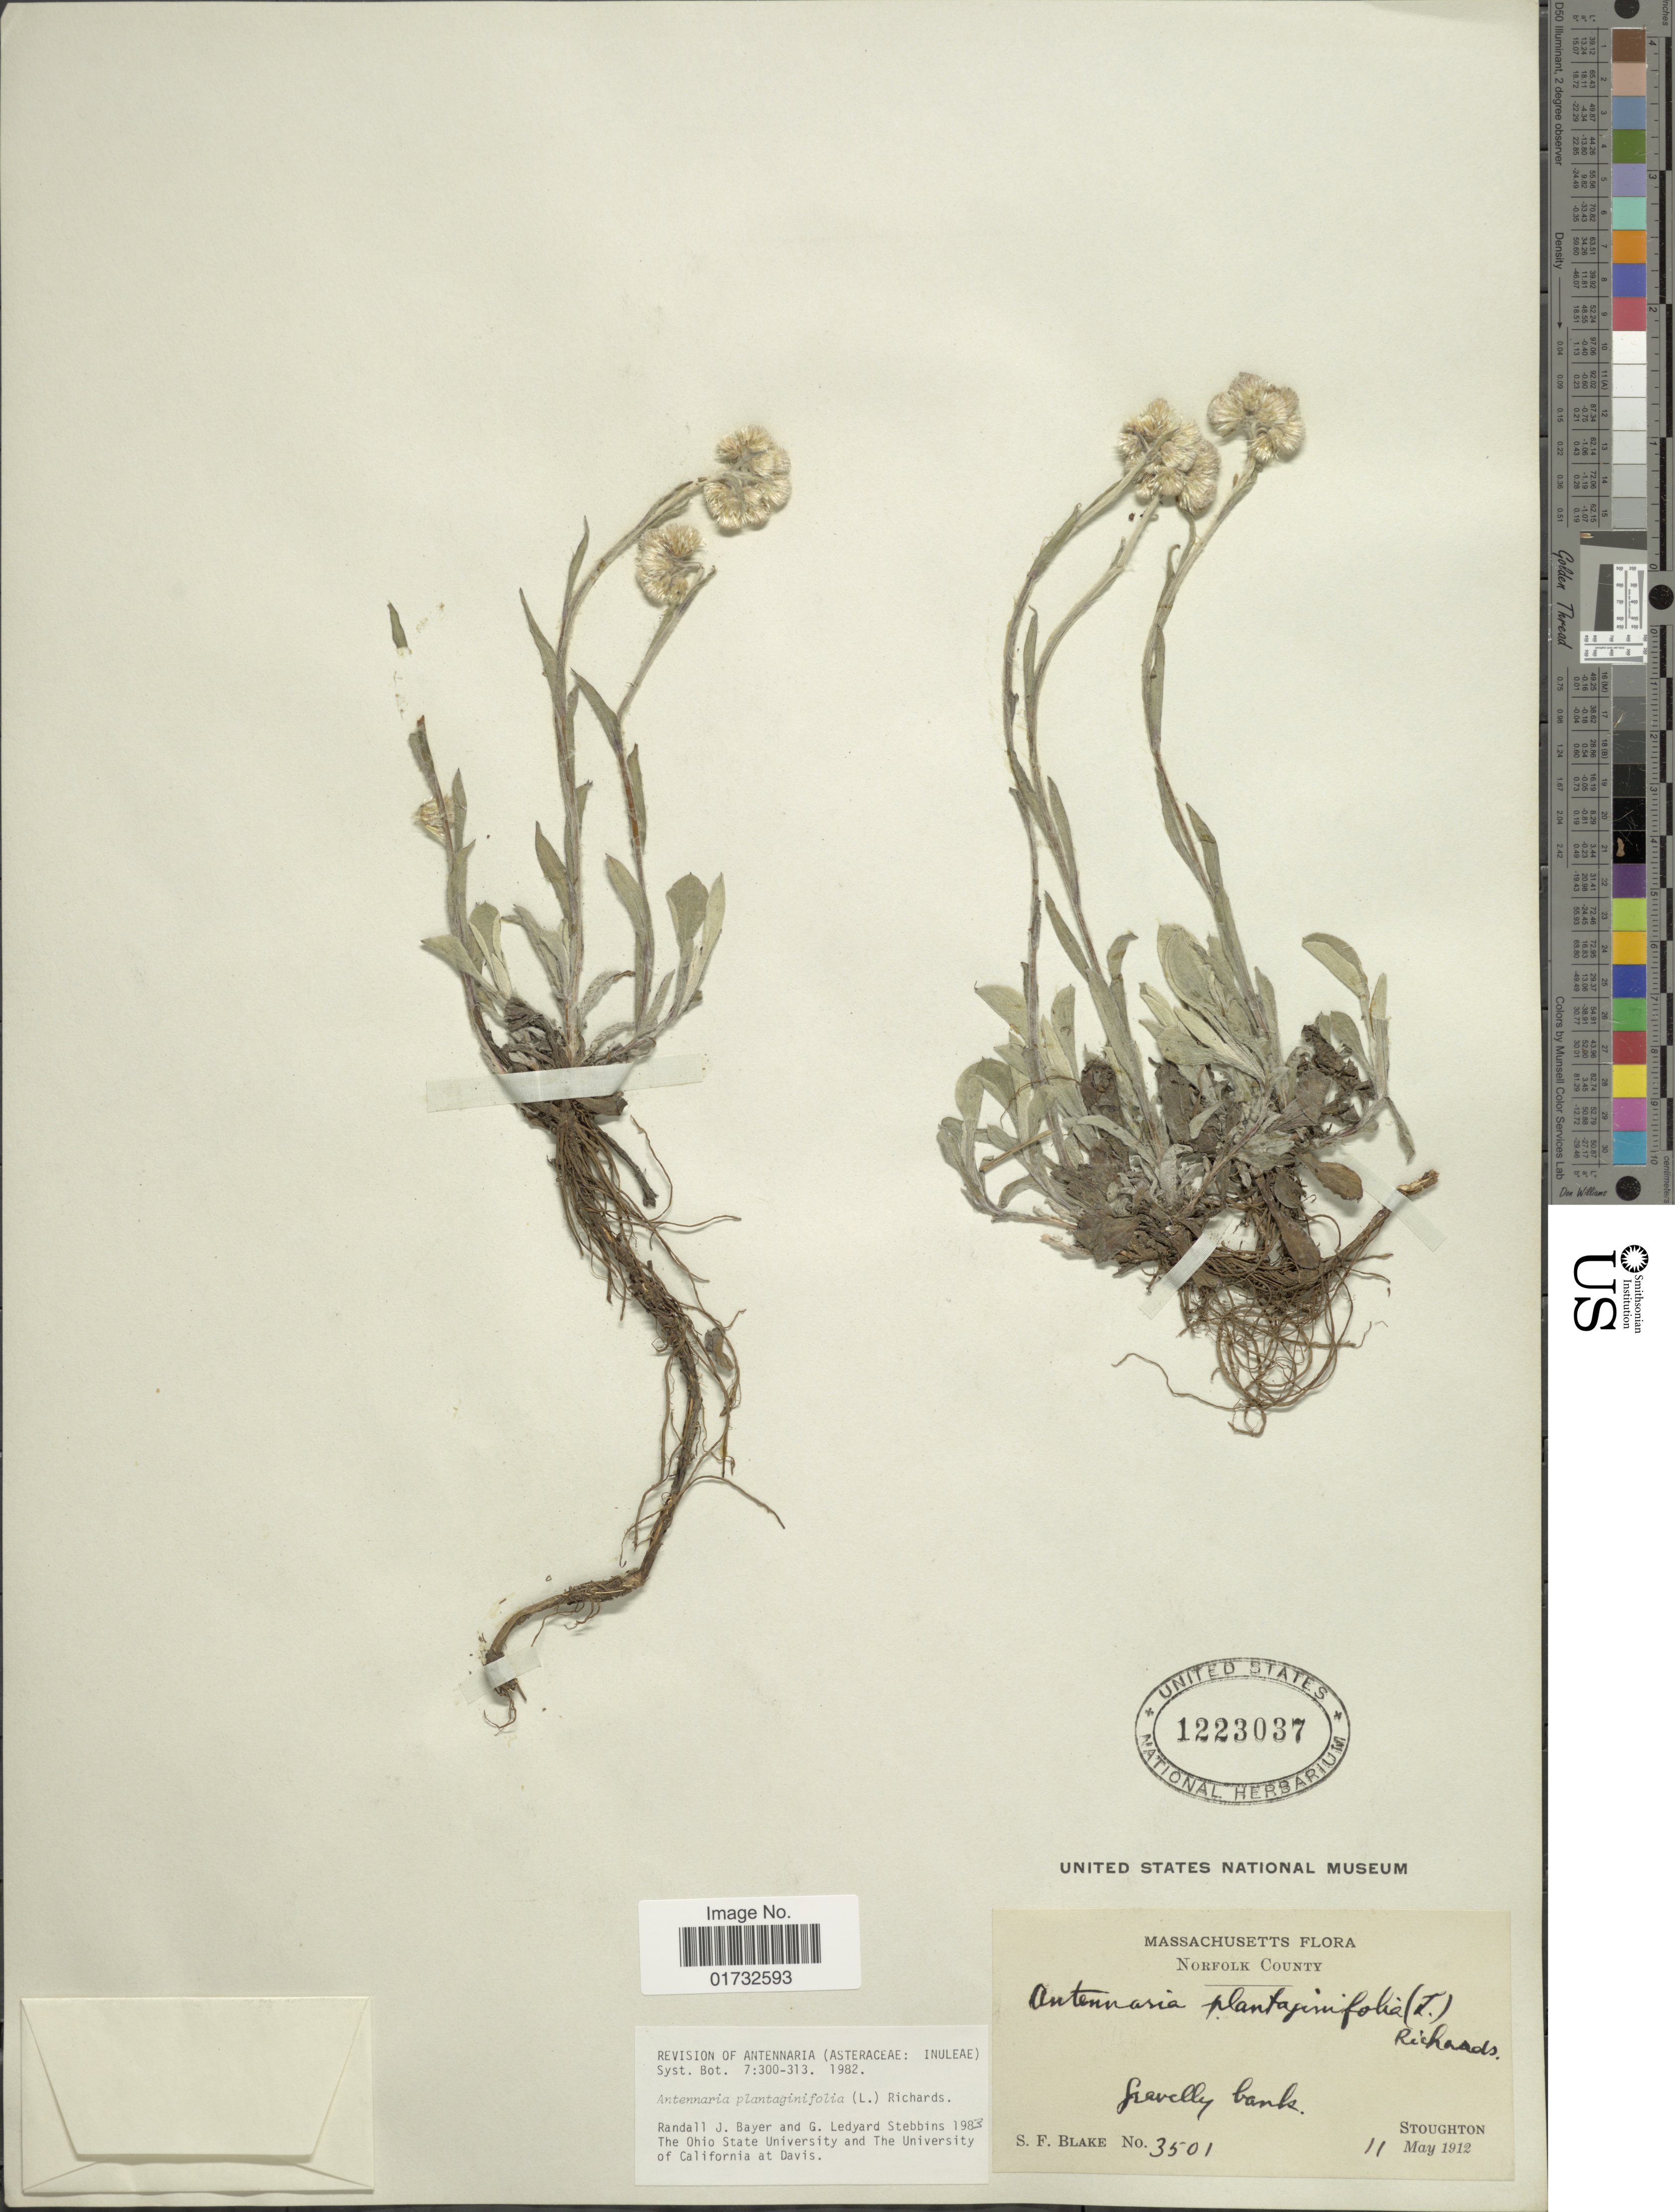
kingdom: Plantae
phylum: Tracheophyta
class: Magnoliopsida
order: Asterales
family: Asteraceae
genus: Antennaria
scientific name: Antennaria plantaginifolia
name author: (L.) Richardson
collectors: S. Blake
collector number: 3501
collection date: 1912-05-11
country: United States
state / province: Massachusetts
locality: Norfolk County. Stoughton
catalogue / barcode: US 1223037